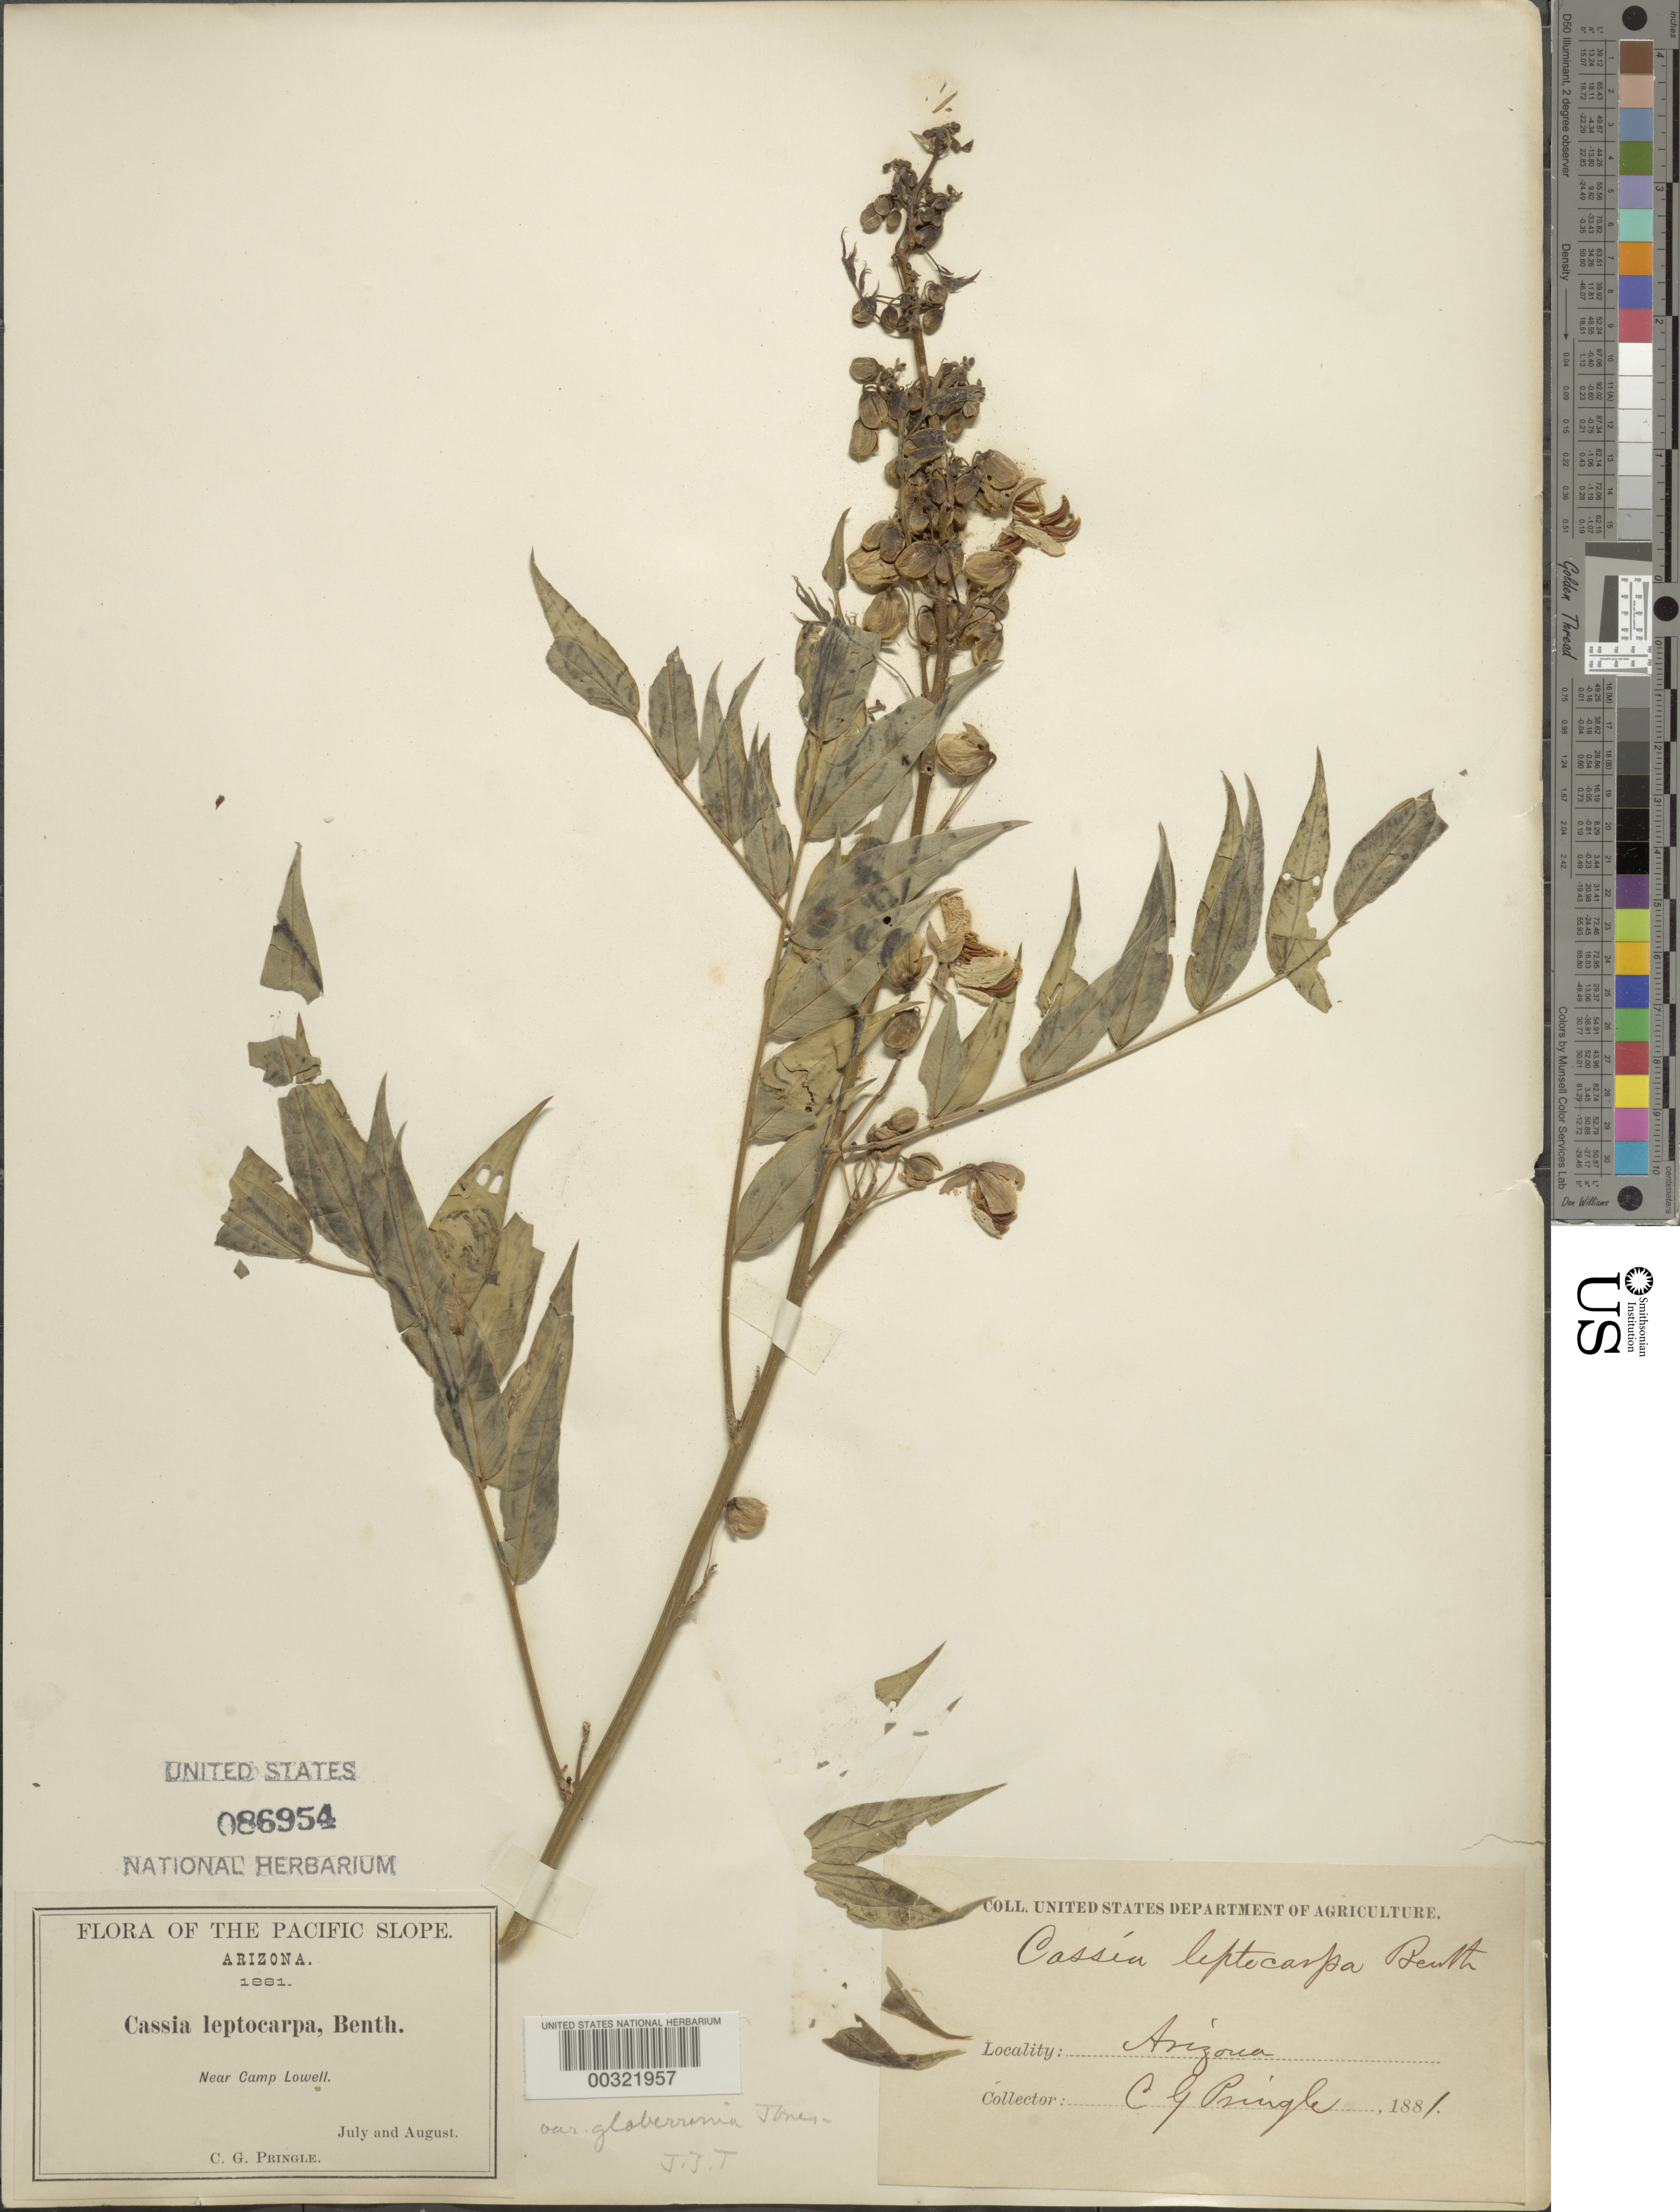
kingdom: Plantae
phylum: Tracheophyta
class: Magnoliopsida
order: Fabales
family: Fabaceae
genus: Senna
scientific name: Senna hirsuta var. leptocarpa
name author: (Benth.) H.S. Irwin & Barneby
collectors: C. G. Pringle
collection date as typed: Jul 1881 and -- Aug 1881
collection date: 1881-07,1881-08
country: United States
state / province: Arizona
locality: Near camp lowell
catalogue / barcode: US 86954